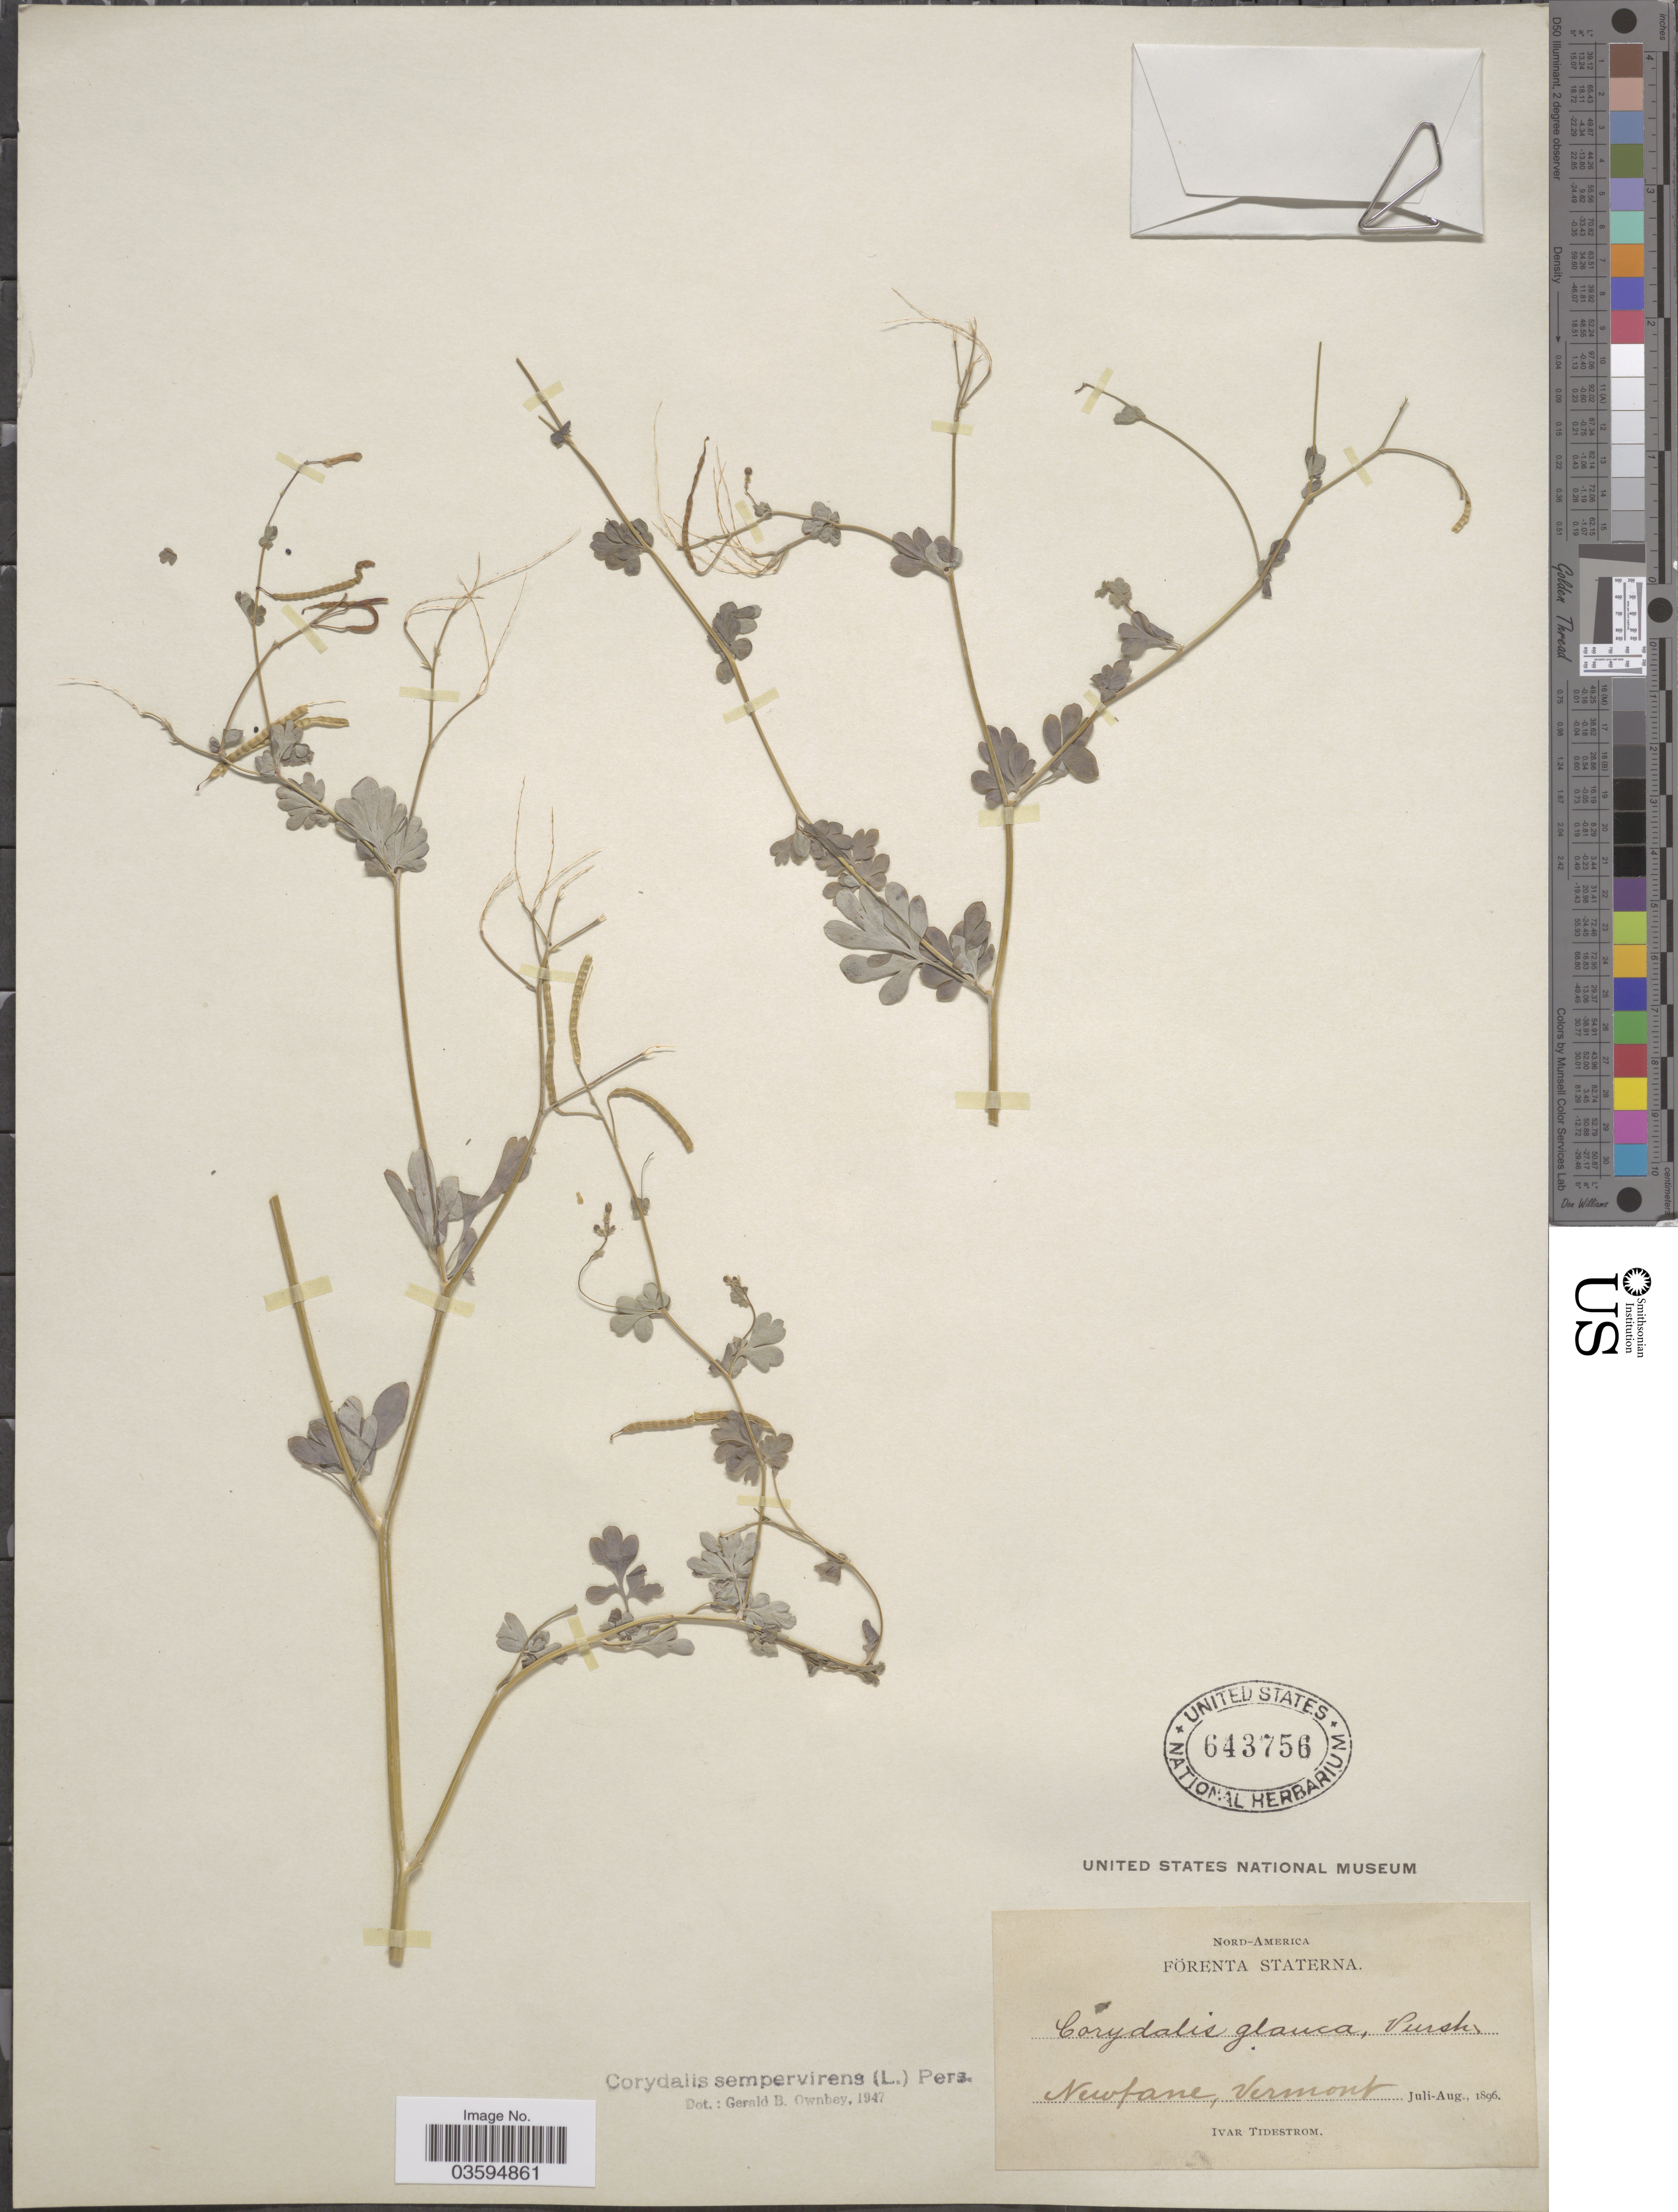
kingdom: Plantae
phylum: Tracheophyta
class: Magnoliopsida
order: Ranunculales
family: Papaveraceae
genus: Capnoides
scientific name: Capnoides sempervirens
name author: (L.) Borkh.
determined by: Strong, M. T., (US), Smithsonian Institution - National Museum of Natural History (UNITED STATES)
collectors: I. F. Tidestrom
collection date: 1896-07/1896-08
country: United States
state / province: Vermont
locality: Newfane. Nord-America. Förenta Staterna [unsure placement]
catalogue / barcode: US 643756